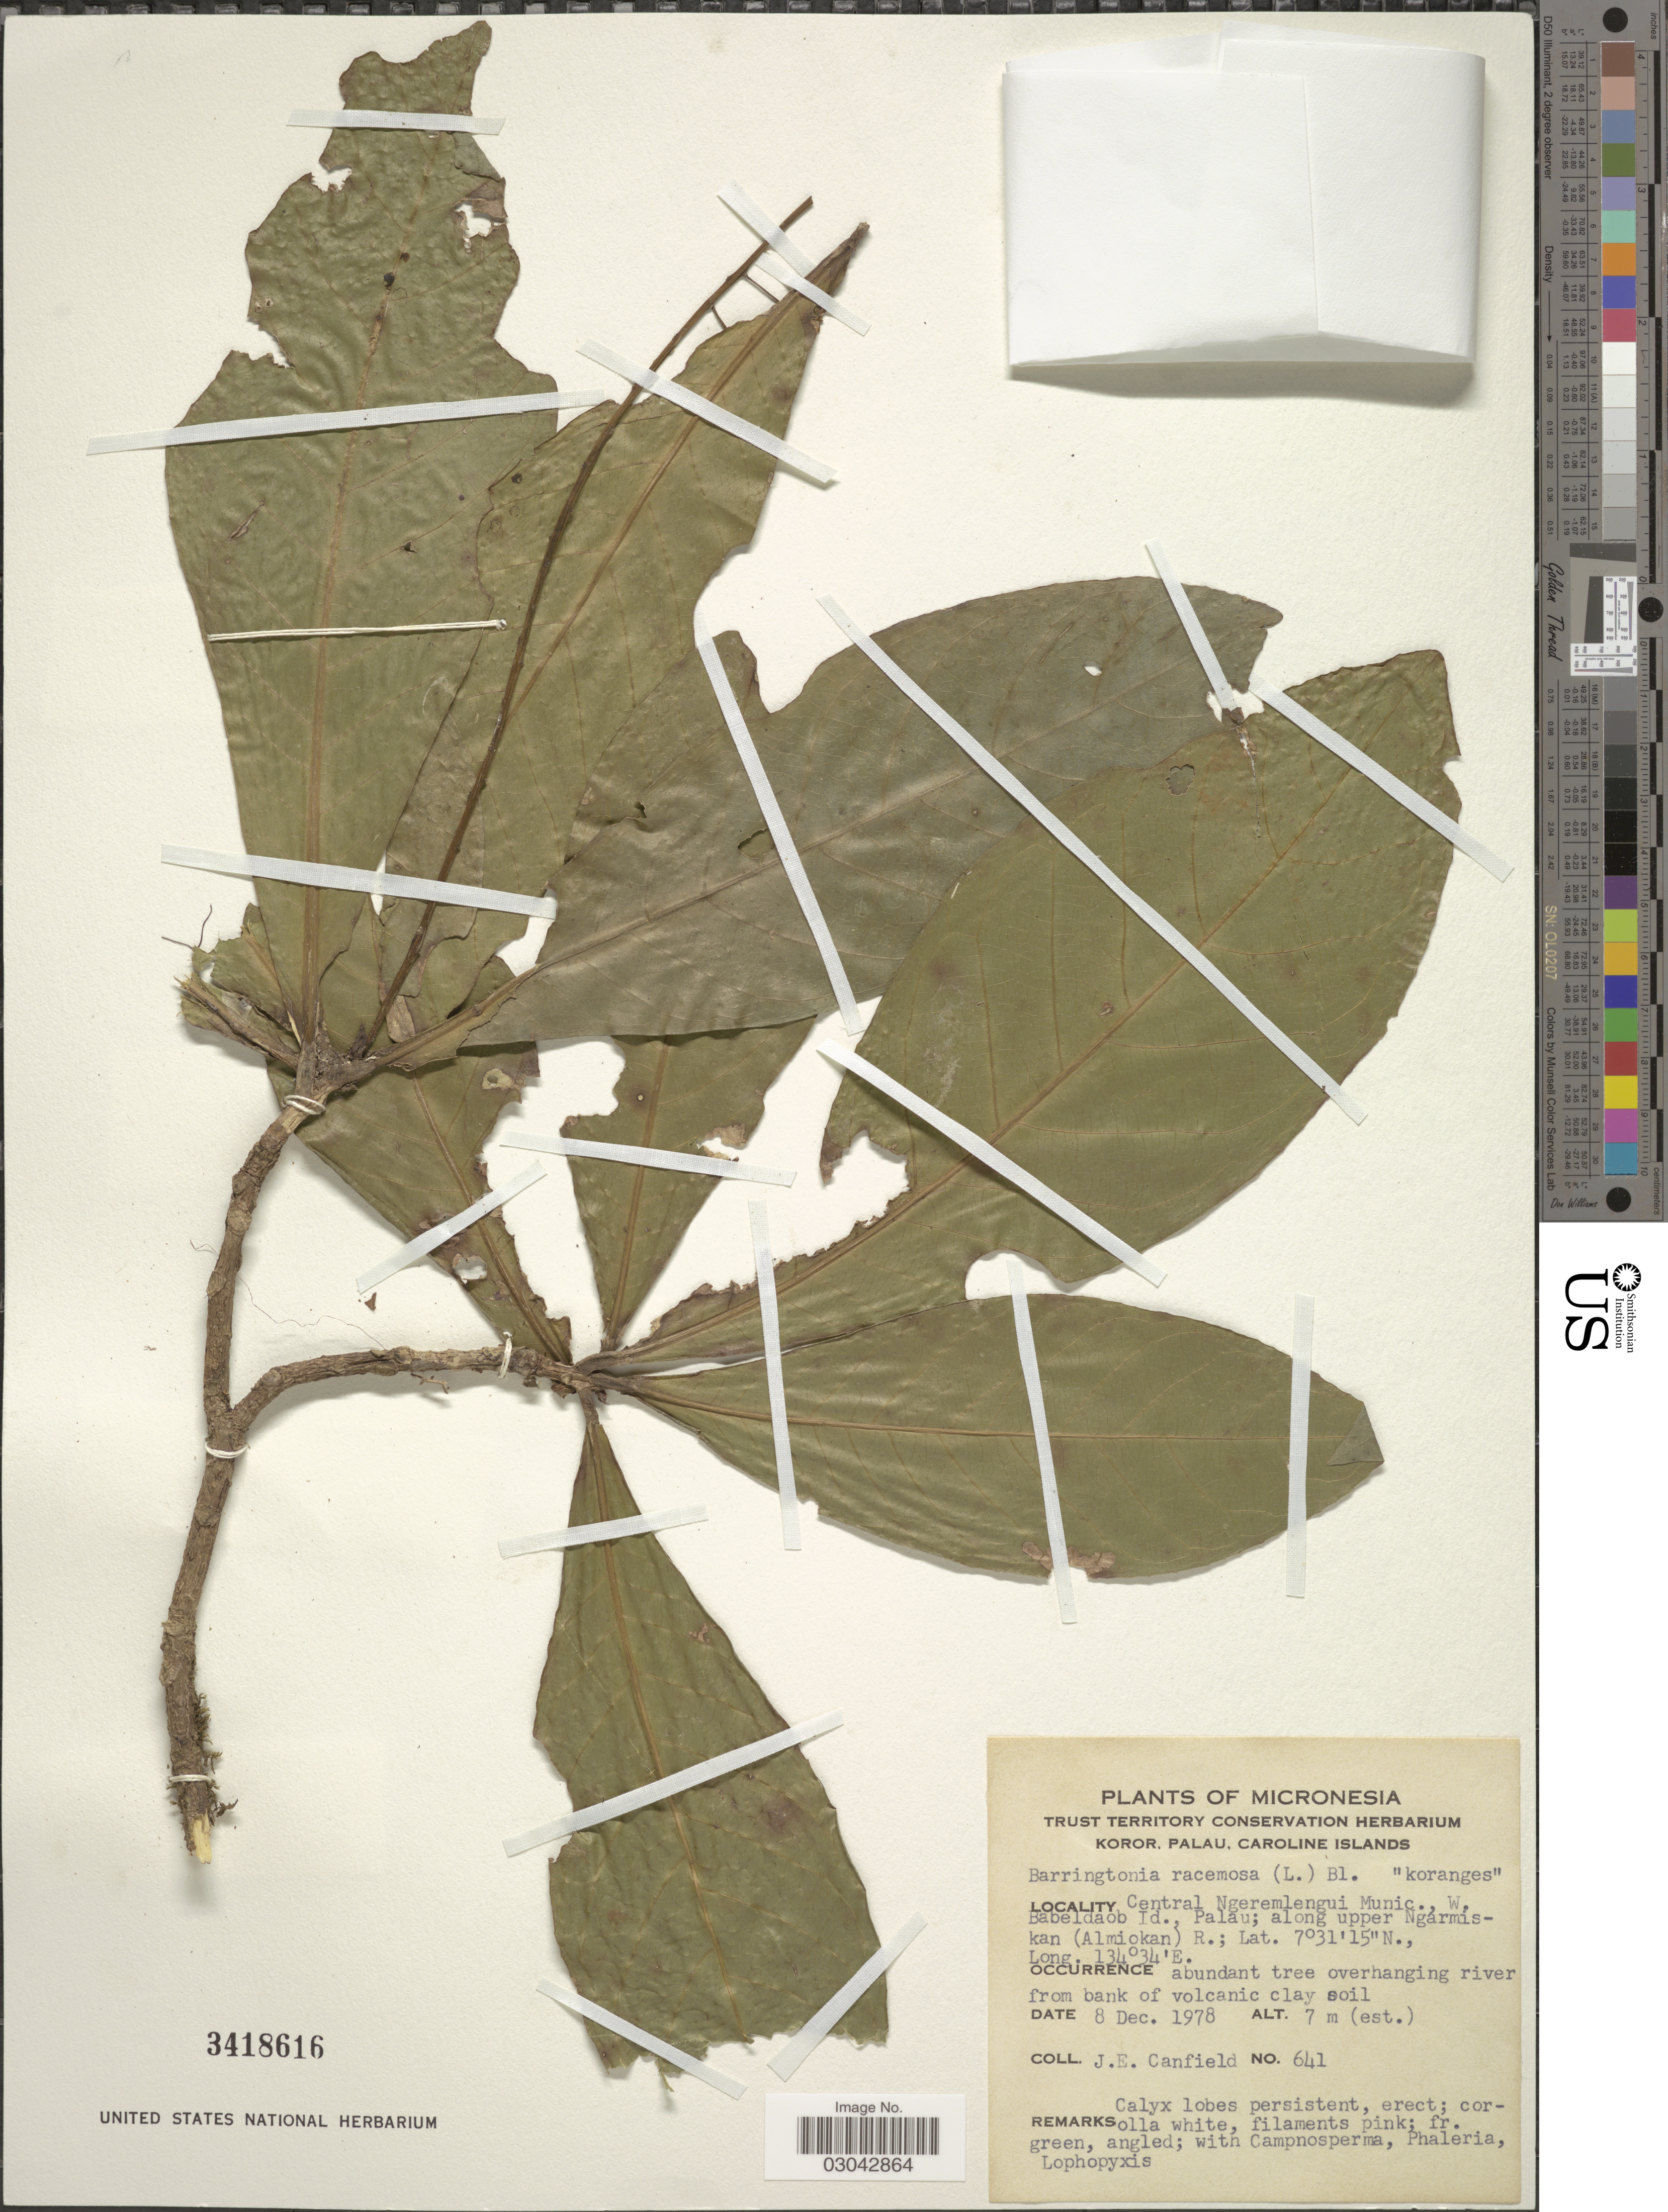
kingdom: Plantae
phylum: Tracheophyta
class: Magnoliopsida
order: Ericales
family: Lecythidaceae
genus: Barringtonia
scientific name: Barringtonia racemosa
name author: (L.) Spreng.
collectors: J. E. Canfield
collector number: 641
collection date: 1978-12-08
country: Palau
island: Babeldaob [Babelthuap]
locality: Micronesia, Central Ngeremlengui Munic., W. Babeldaob Id., Palau; along upper Ngarmiskan (Almiokan) R.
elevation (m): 7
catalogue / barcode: US 3418616